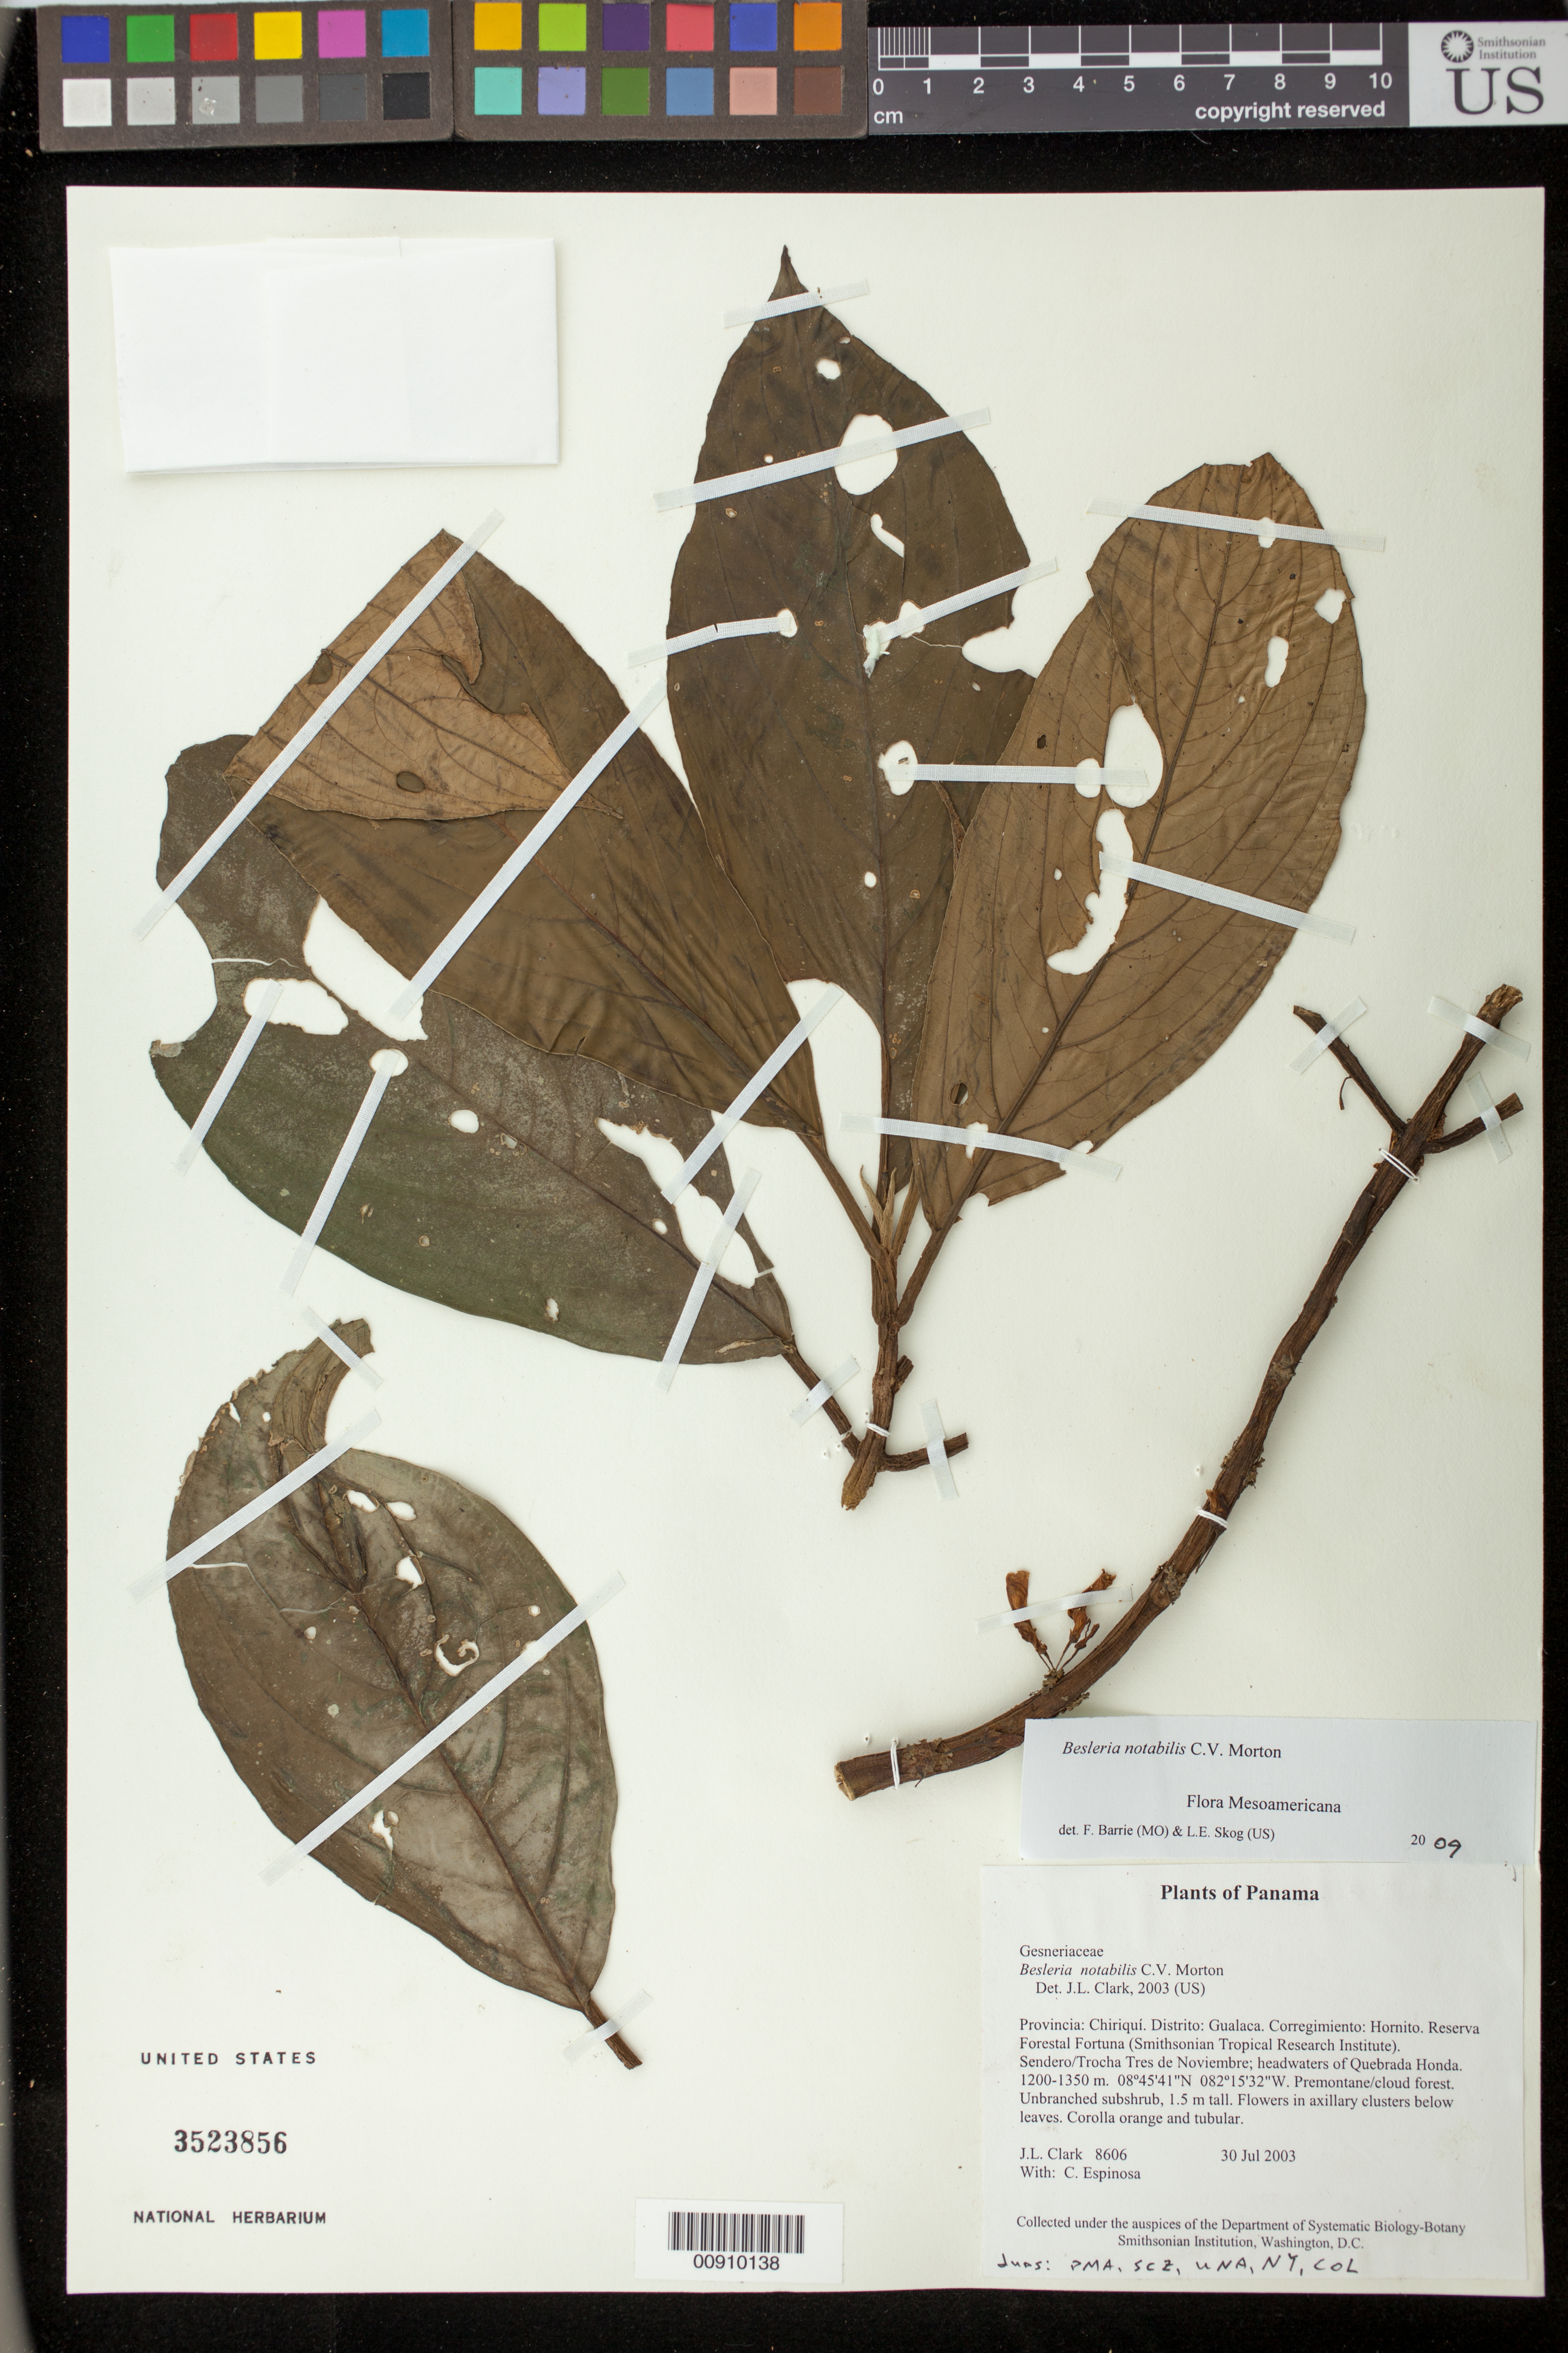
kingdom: Plantae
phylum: Tracheophyta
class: Magnoliopsida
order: Lamiales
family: Gesneriaceae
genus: Besleria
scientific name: Besleria notabilis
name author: C.V. Morton in Standl.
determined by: Clark, J. L., (SEL), The Marie Selby Botanical Garden (UNITED STATES)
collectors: J. L. Clark & C. Espinosa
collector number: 8606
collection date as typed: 30 Jul 2003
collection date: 2003-07-30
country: Panama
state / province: Chiriquí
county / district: Gualaca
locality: Gualaca. Corregimiento: Hornito. Reserva Forestal Fortuna (Smithsonian Tropical Research Institute). Sendero/Trocha Tres de Noviembre; headwaters of Quebrada Honda.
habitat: Premontane/cloud forest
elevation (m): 1200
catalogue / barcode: US 3523856